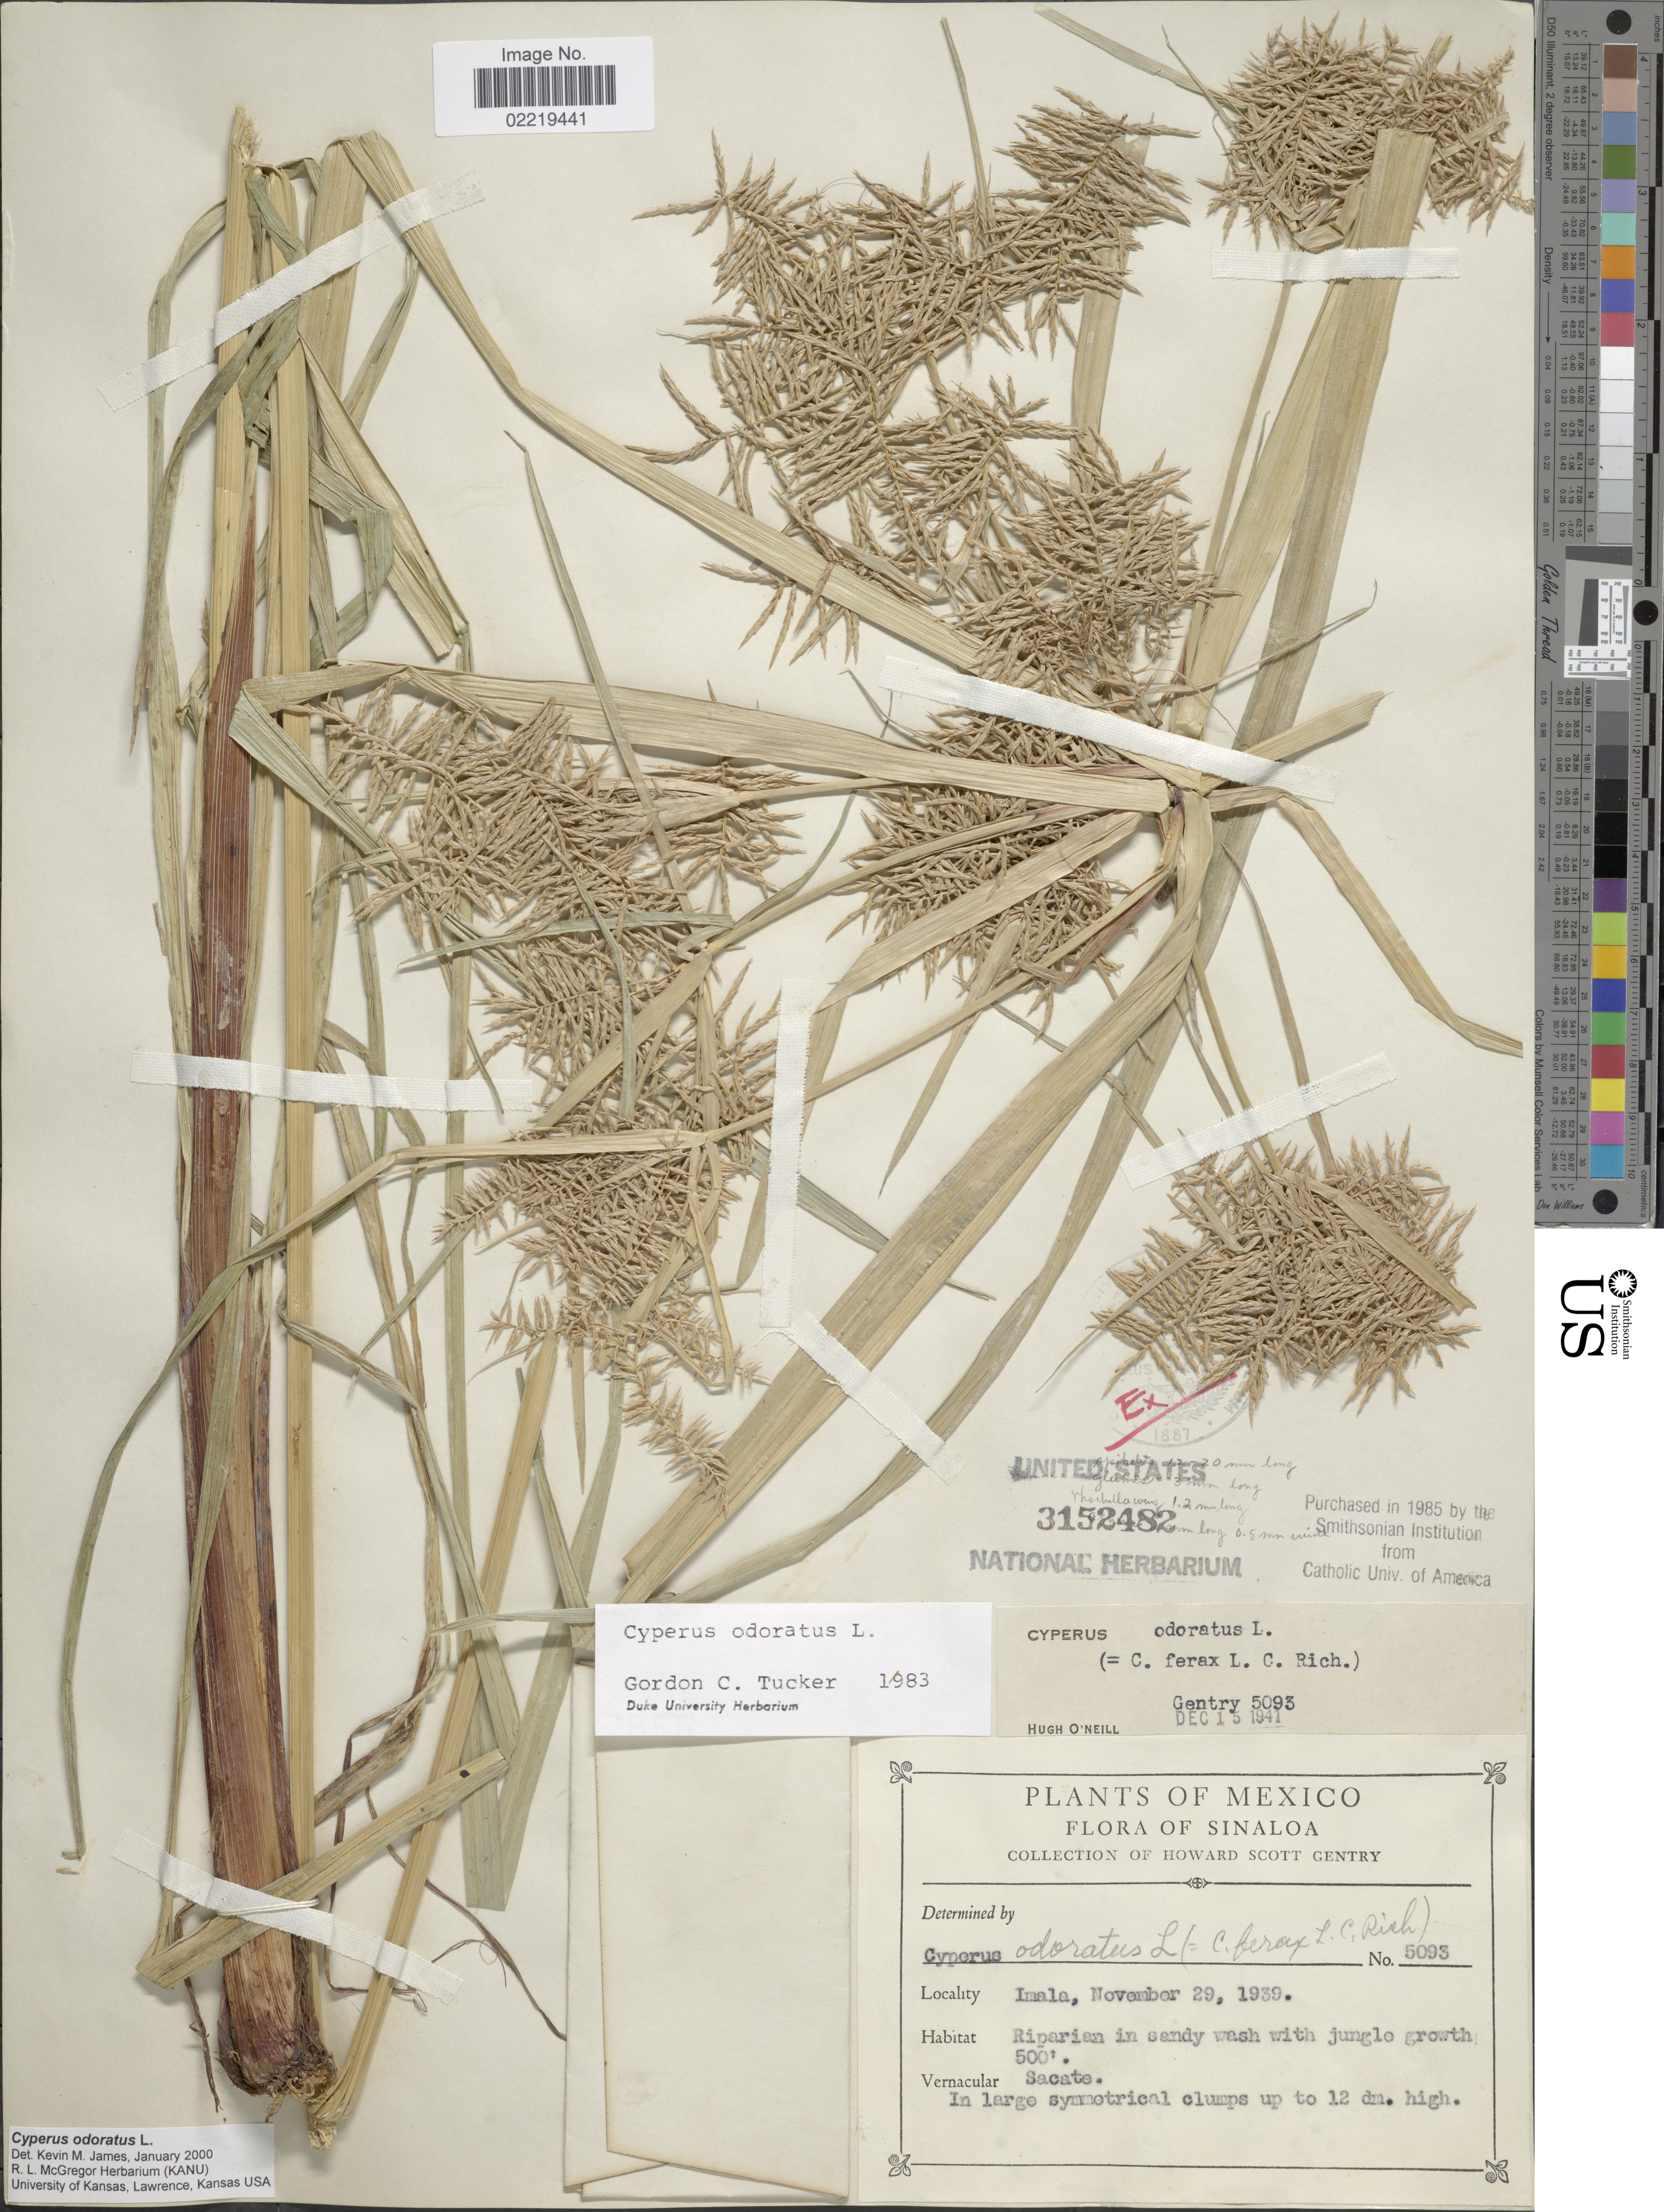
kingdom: Plantae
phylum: Tracheophyta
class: Liliopsida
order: Poales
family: Cyperaceae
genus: Cyperus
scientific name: Cyperus odoratus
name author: L.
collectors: H. S. Gentry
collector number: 5093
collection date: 1939-11-29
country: Mexico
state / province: Sinaloa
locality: Imala, Riparian in sandy wash with jungle growth.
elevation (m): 152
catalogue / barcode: US 3152482